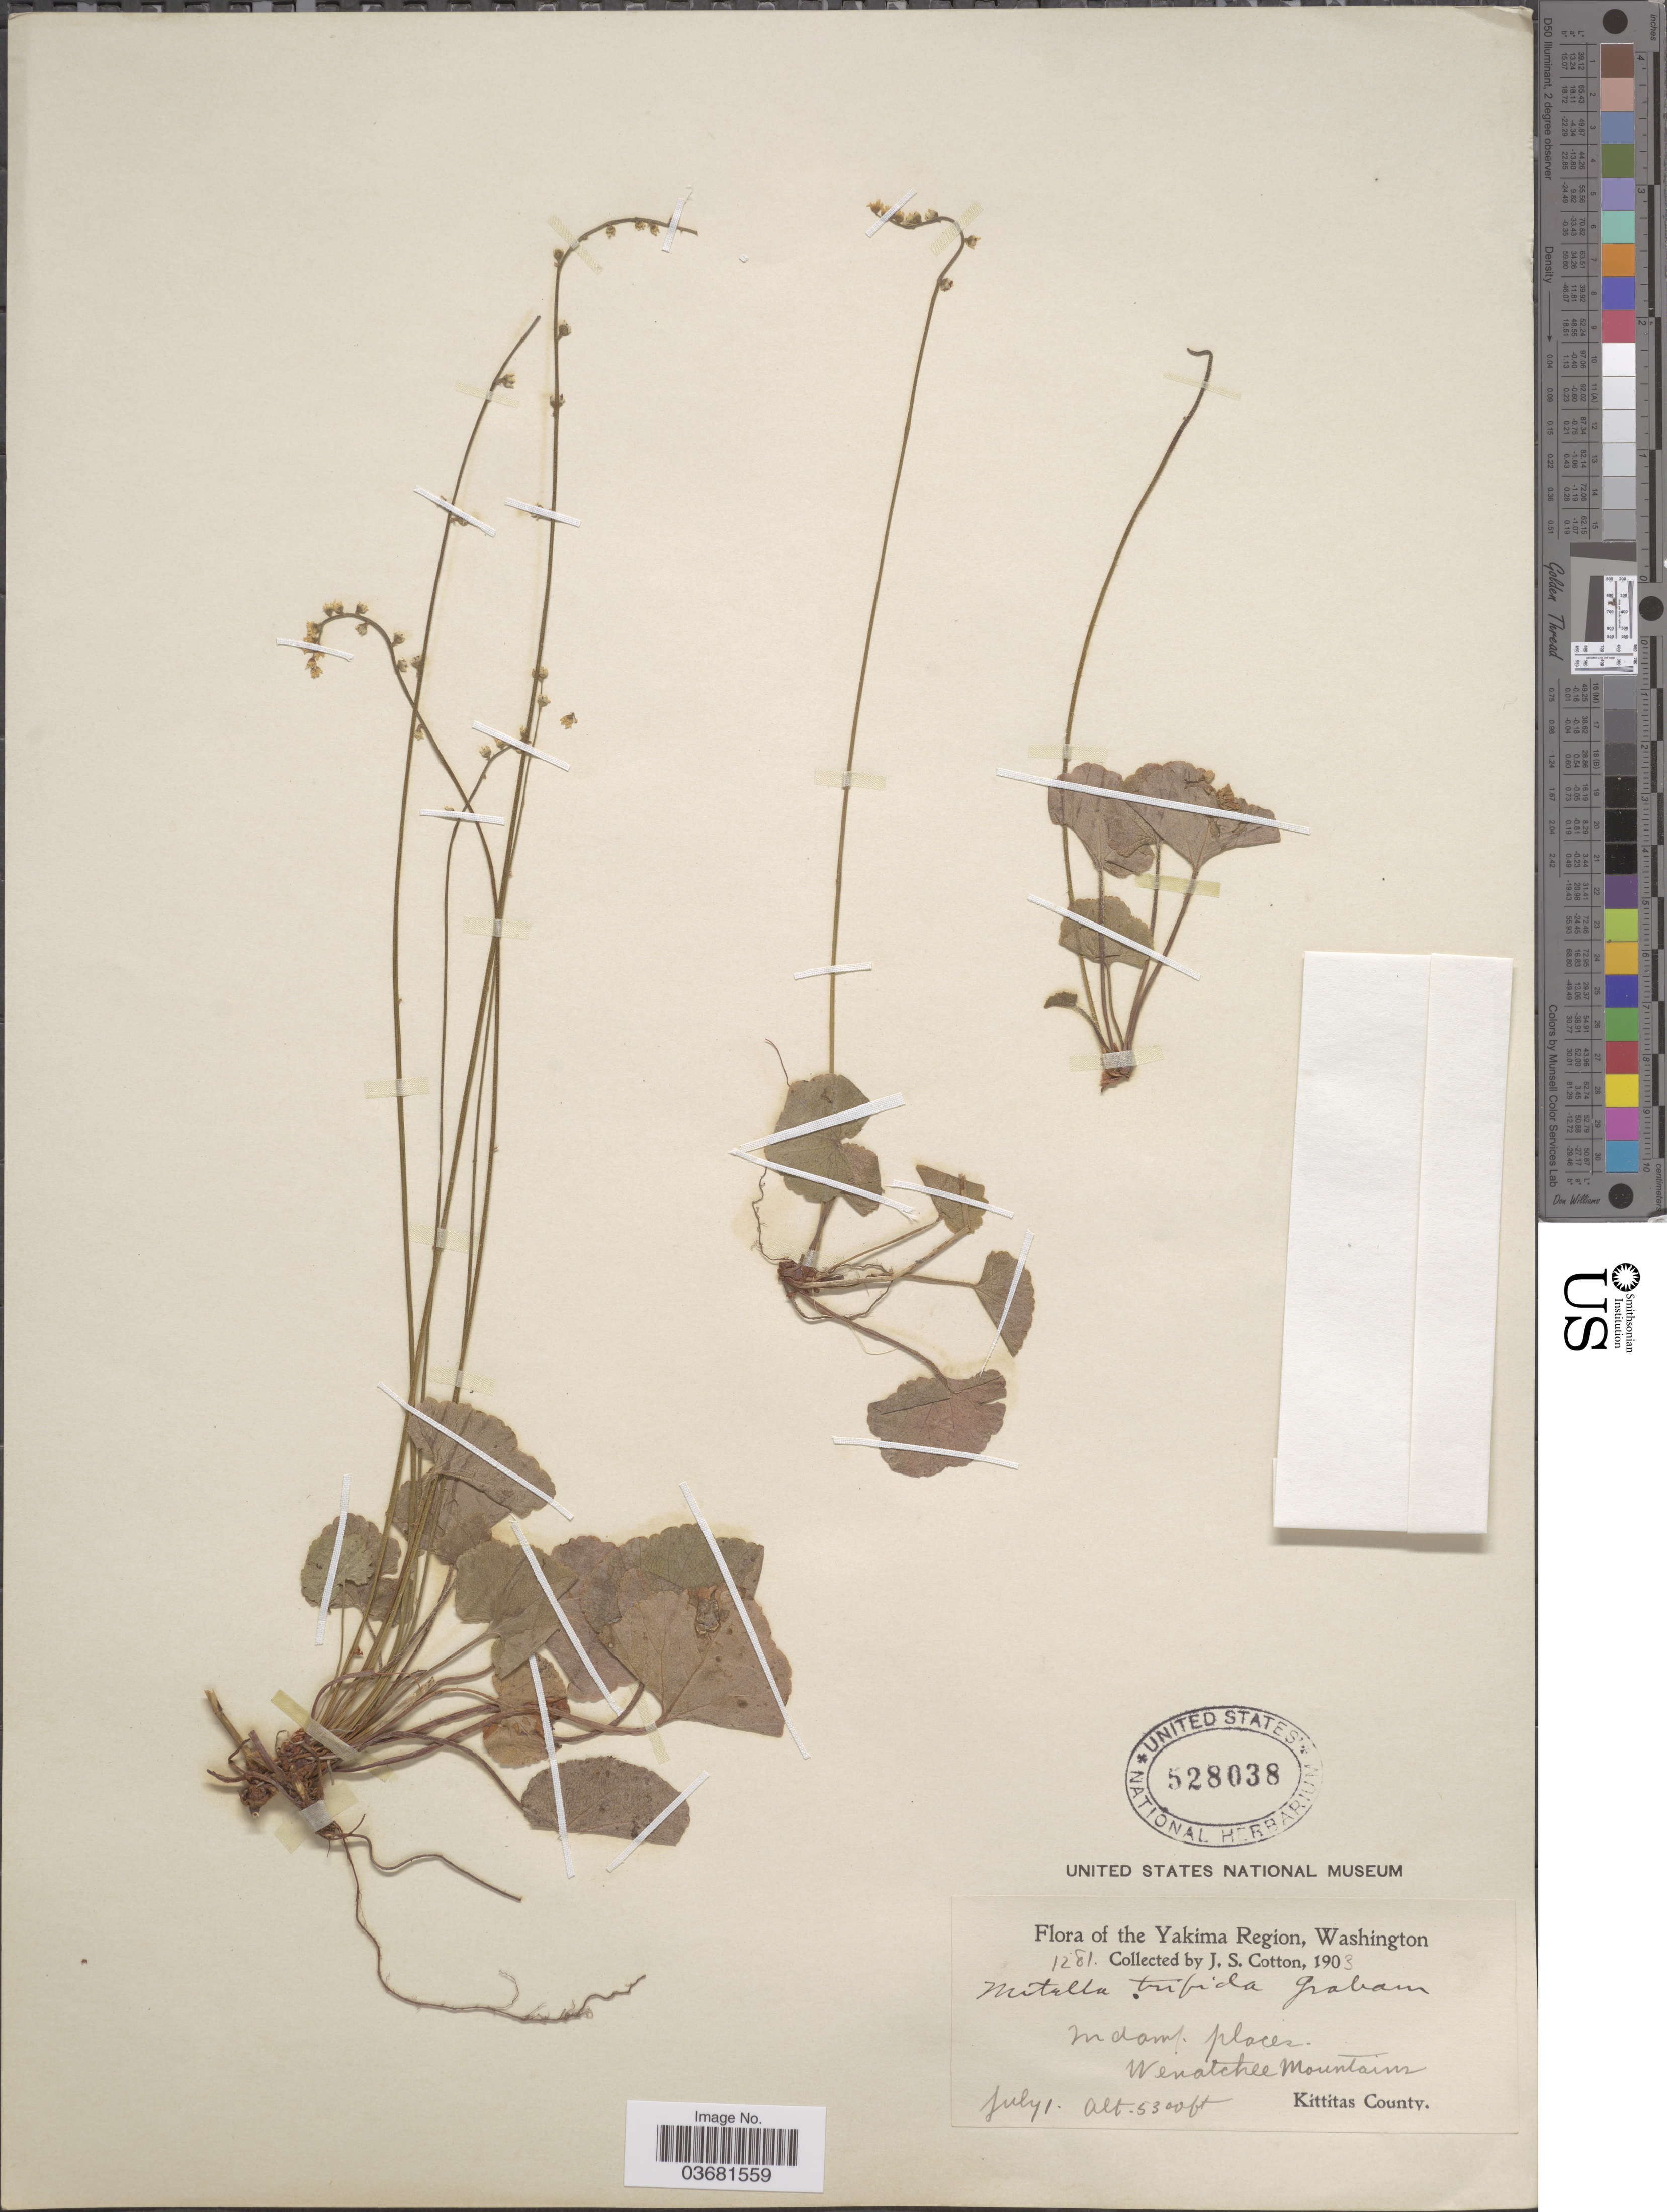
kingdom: Plantae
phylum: Tracheophyta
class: Magnoliopsida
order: Saxifragales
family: Saxifragaceae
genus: Mitella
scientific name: Mitella trifida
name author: Graham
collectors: J. S. Cotton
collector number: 1281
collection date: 1903-07-01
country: United States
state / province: Washington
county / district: Kittitas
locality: Yakima Region. Wenatchee Mountains. Kittitas County.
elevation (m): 1615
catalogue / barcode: US 528038